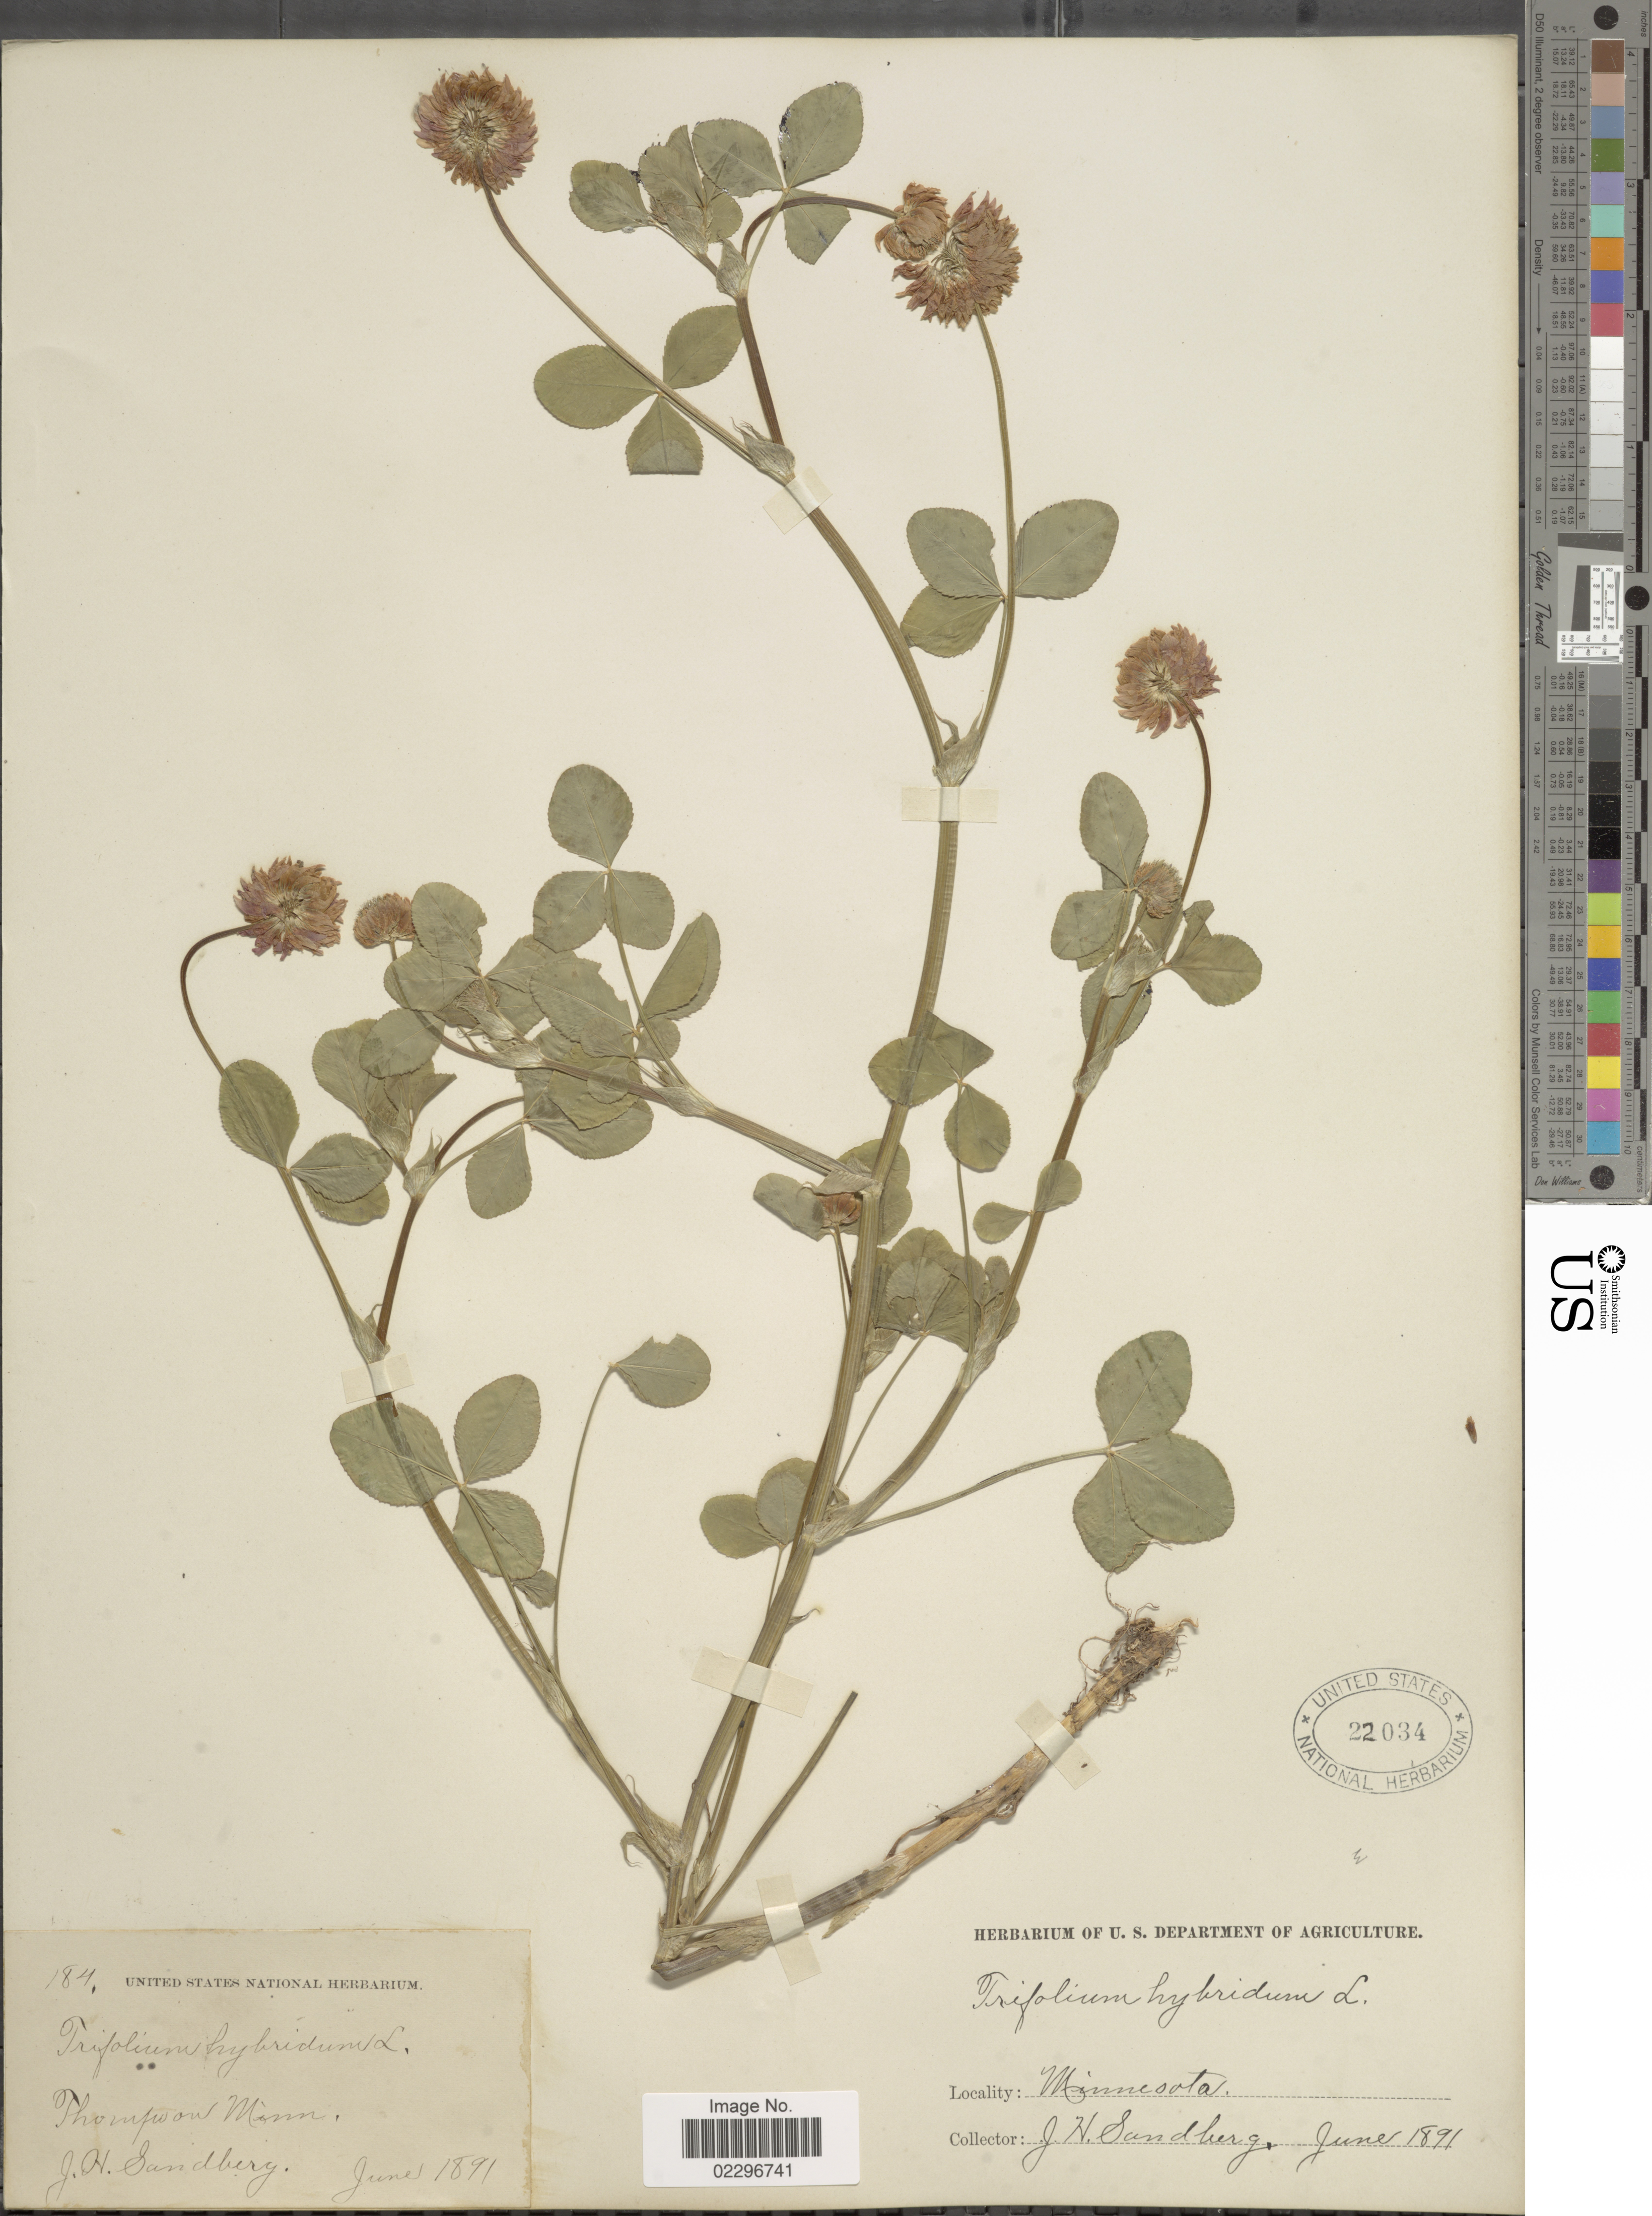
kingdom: Plantae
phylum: Tracheophyta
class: Magnoliopsida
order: Fabales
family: Fabaceae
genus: Trifolium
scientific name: Trifolium hybridum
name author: L.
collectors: J. H. Sandberg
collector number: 184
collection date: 1891-06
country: United States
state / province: Minnesota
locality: Thompson, Minn.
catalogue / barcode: US 22034